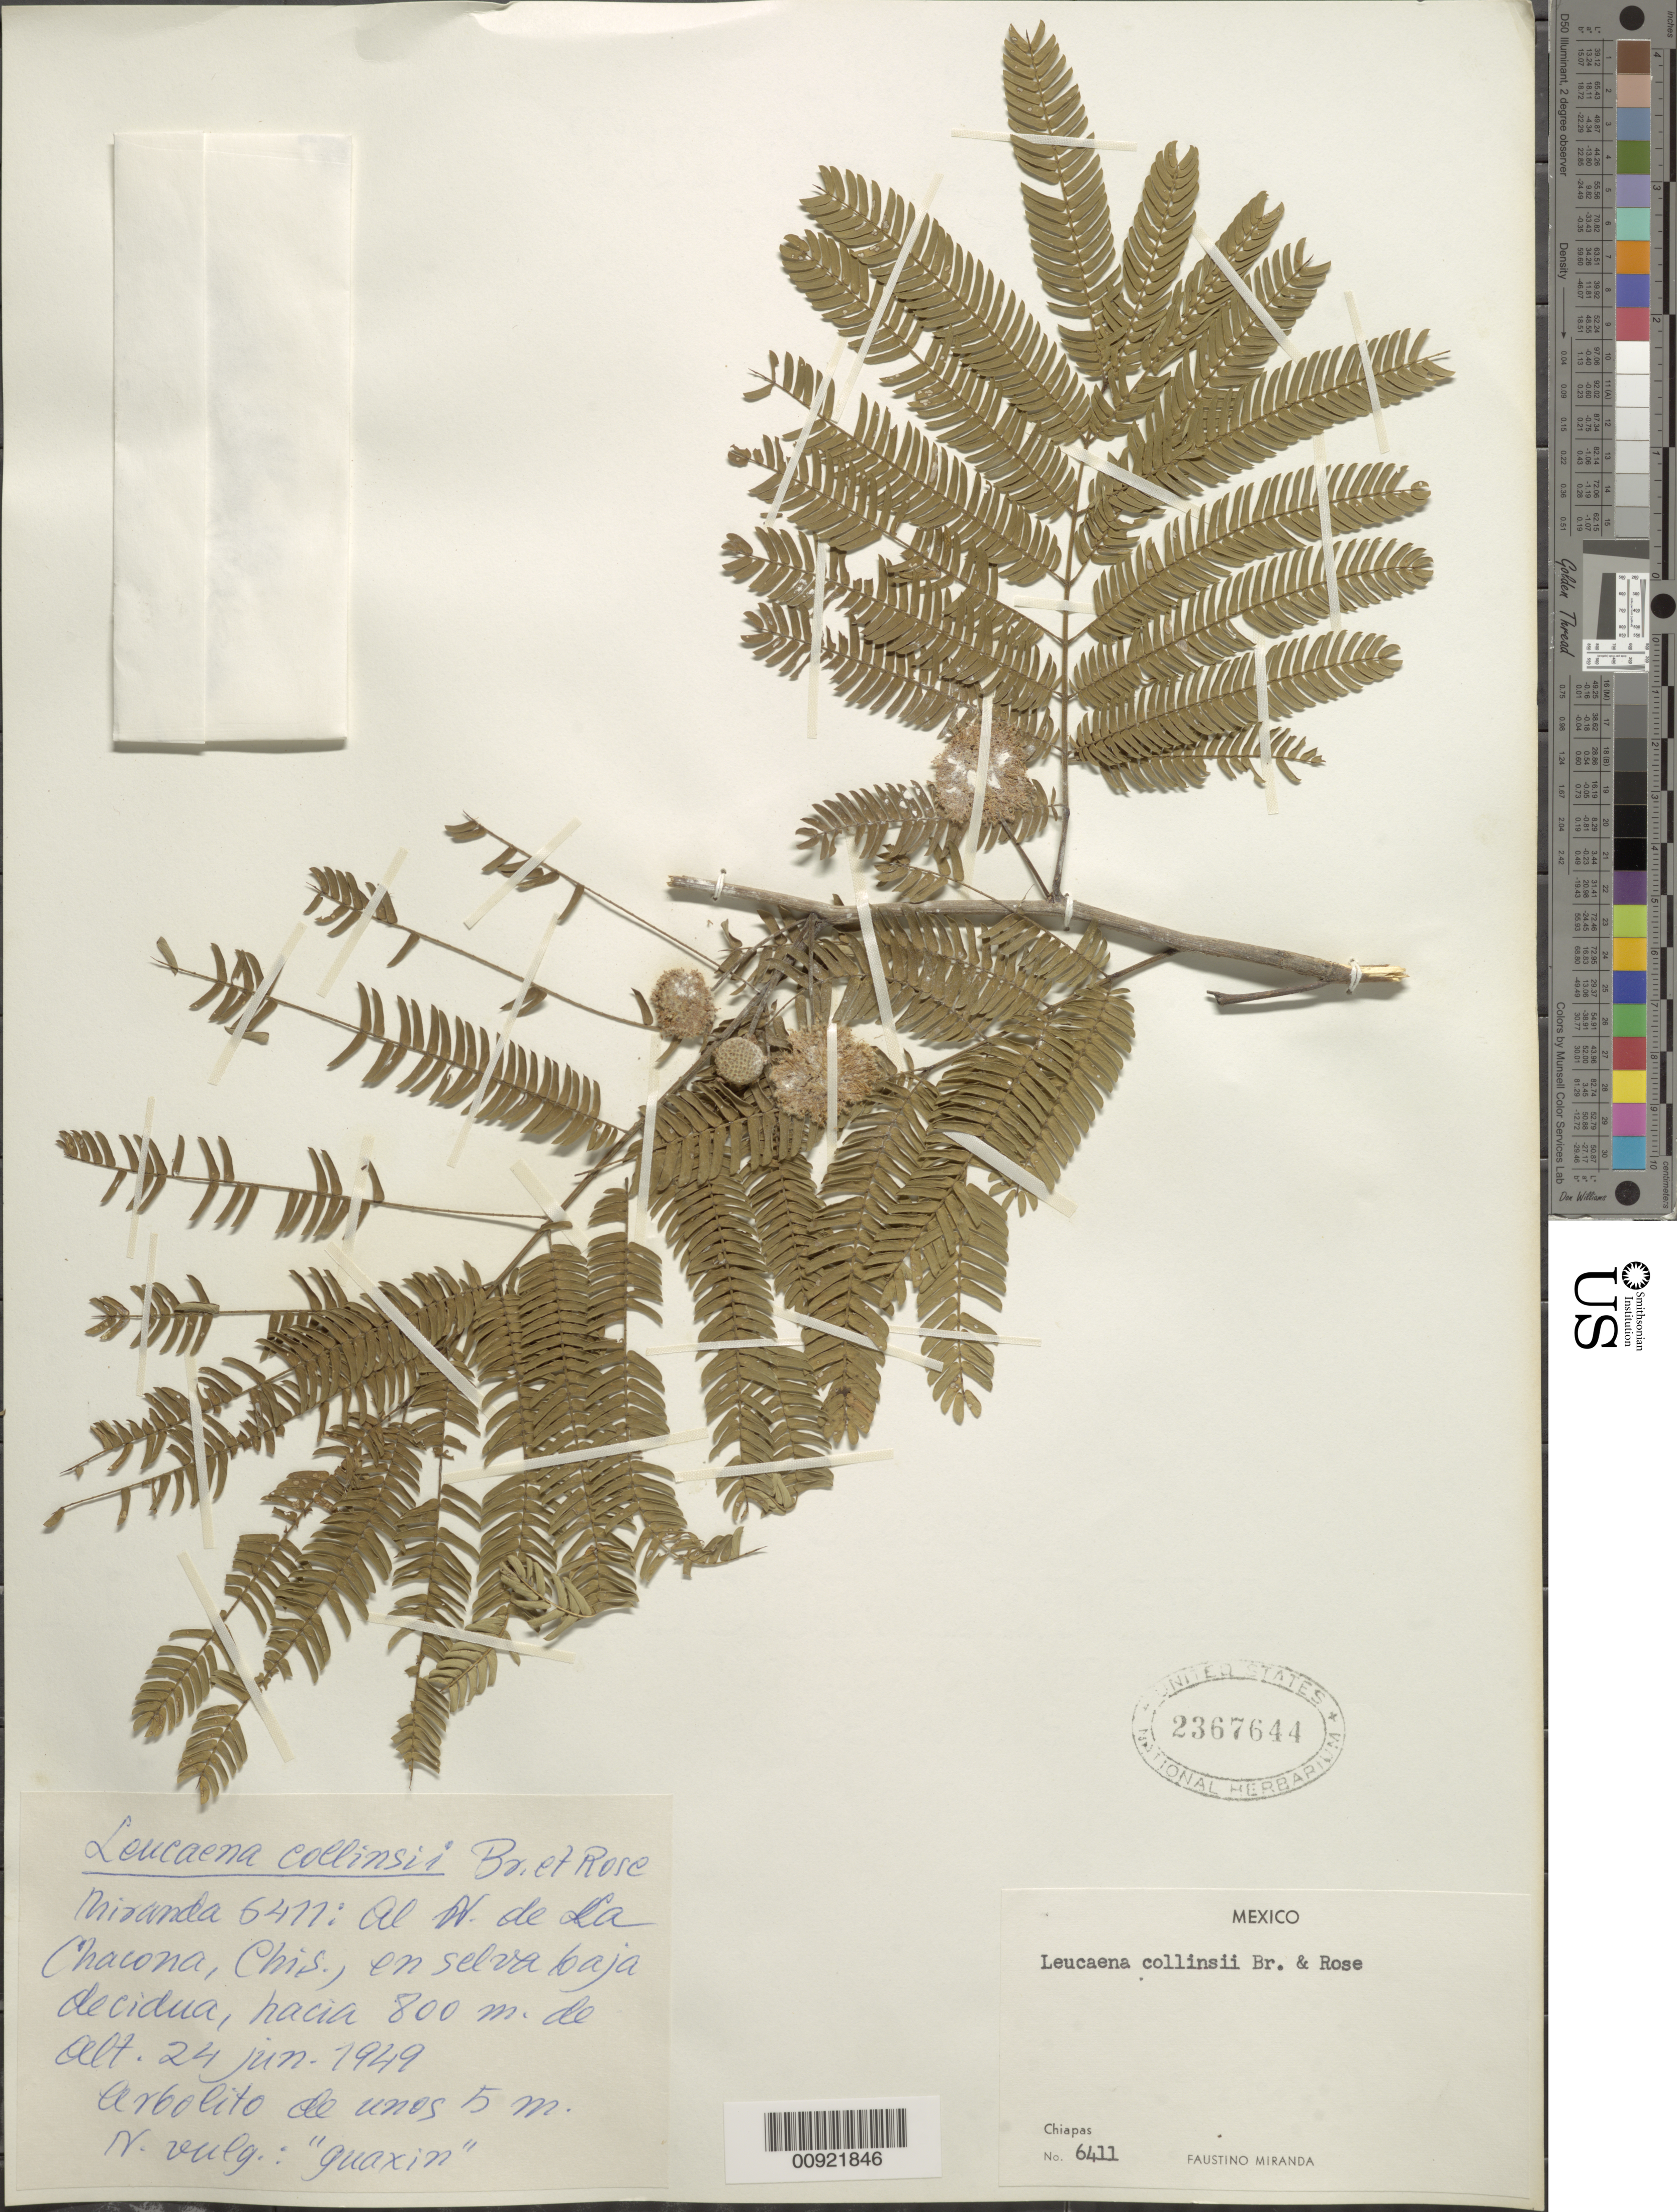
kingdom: Plantae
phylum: Tracheophyta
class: Magnoliopsida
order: Fabales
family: Fabaceae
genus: Leucaena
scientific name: Leucaena collinsii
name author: Britton & Rose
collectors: Miranda G., F.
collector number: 6411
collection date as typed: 24 Jun 1949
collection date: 1949-06-24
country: Mexico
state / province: Chiapas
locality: Al N. de La Chacona, Chiapas.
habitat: En selva baja decidua.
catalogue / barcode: US 2367644